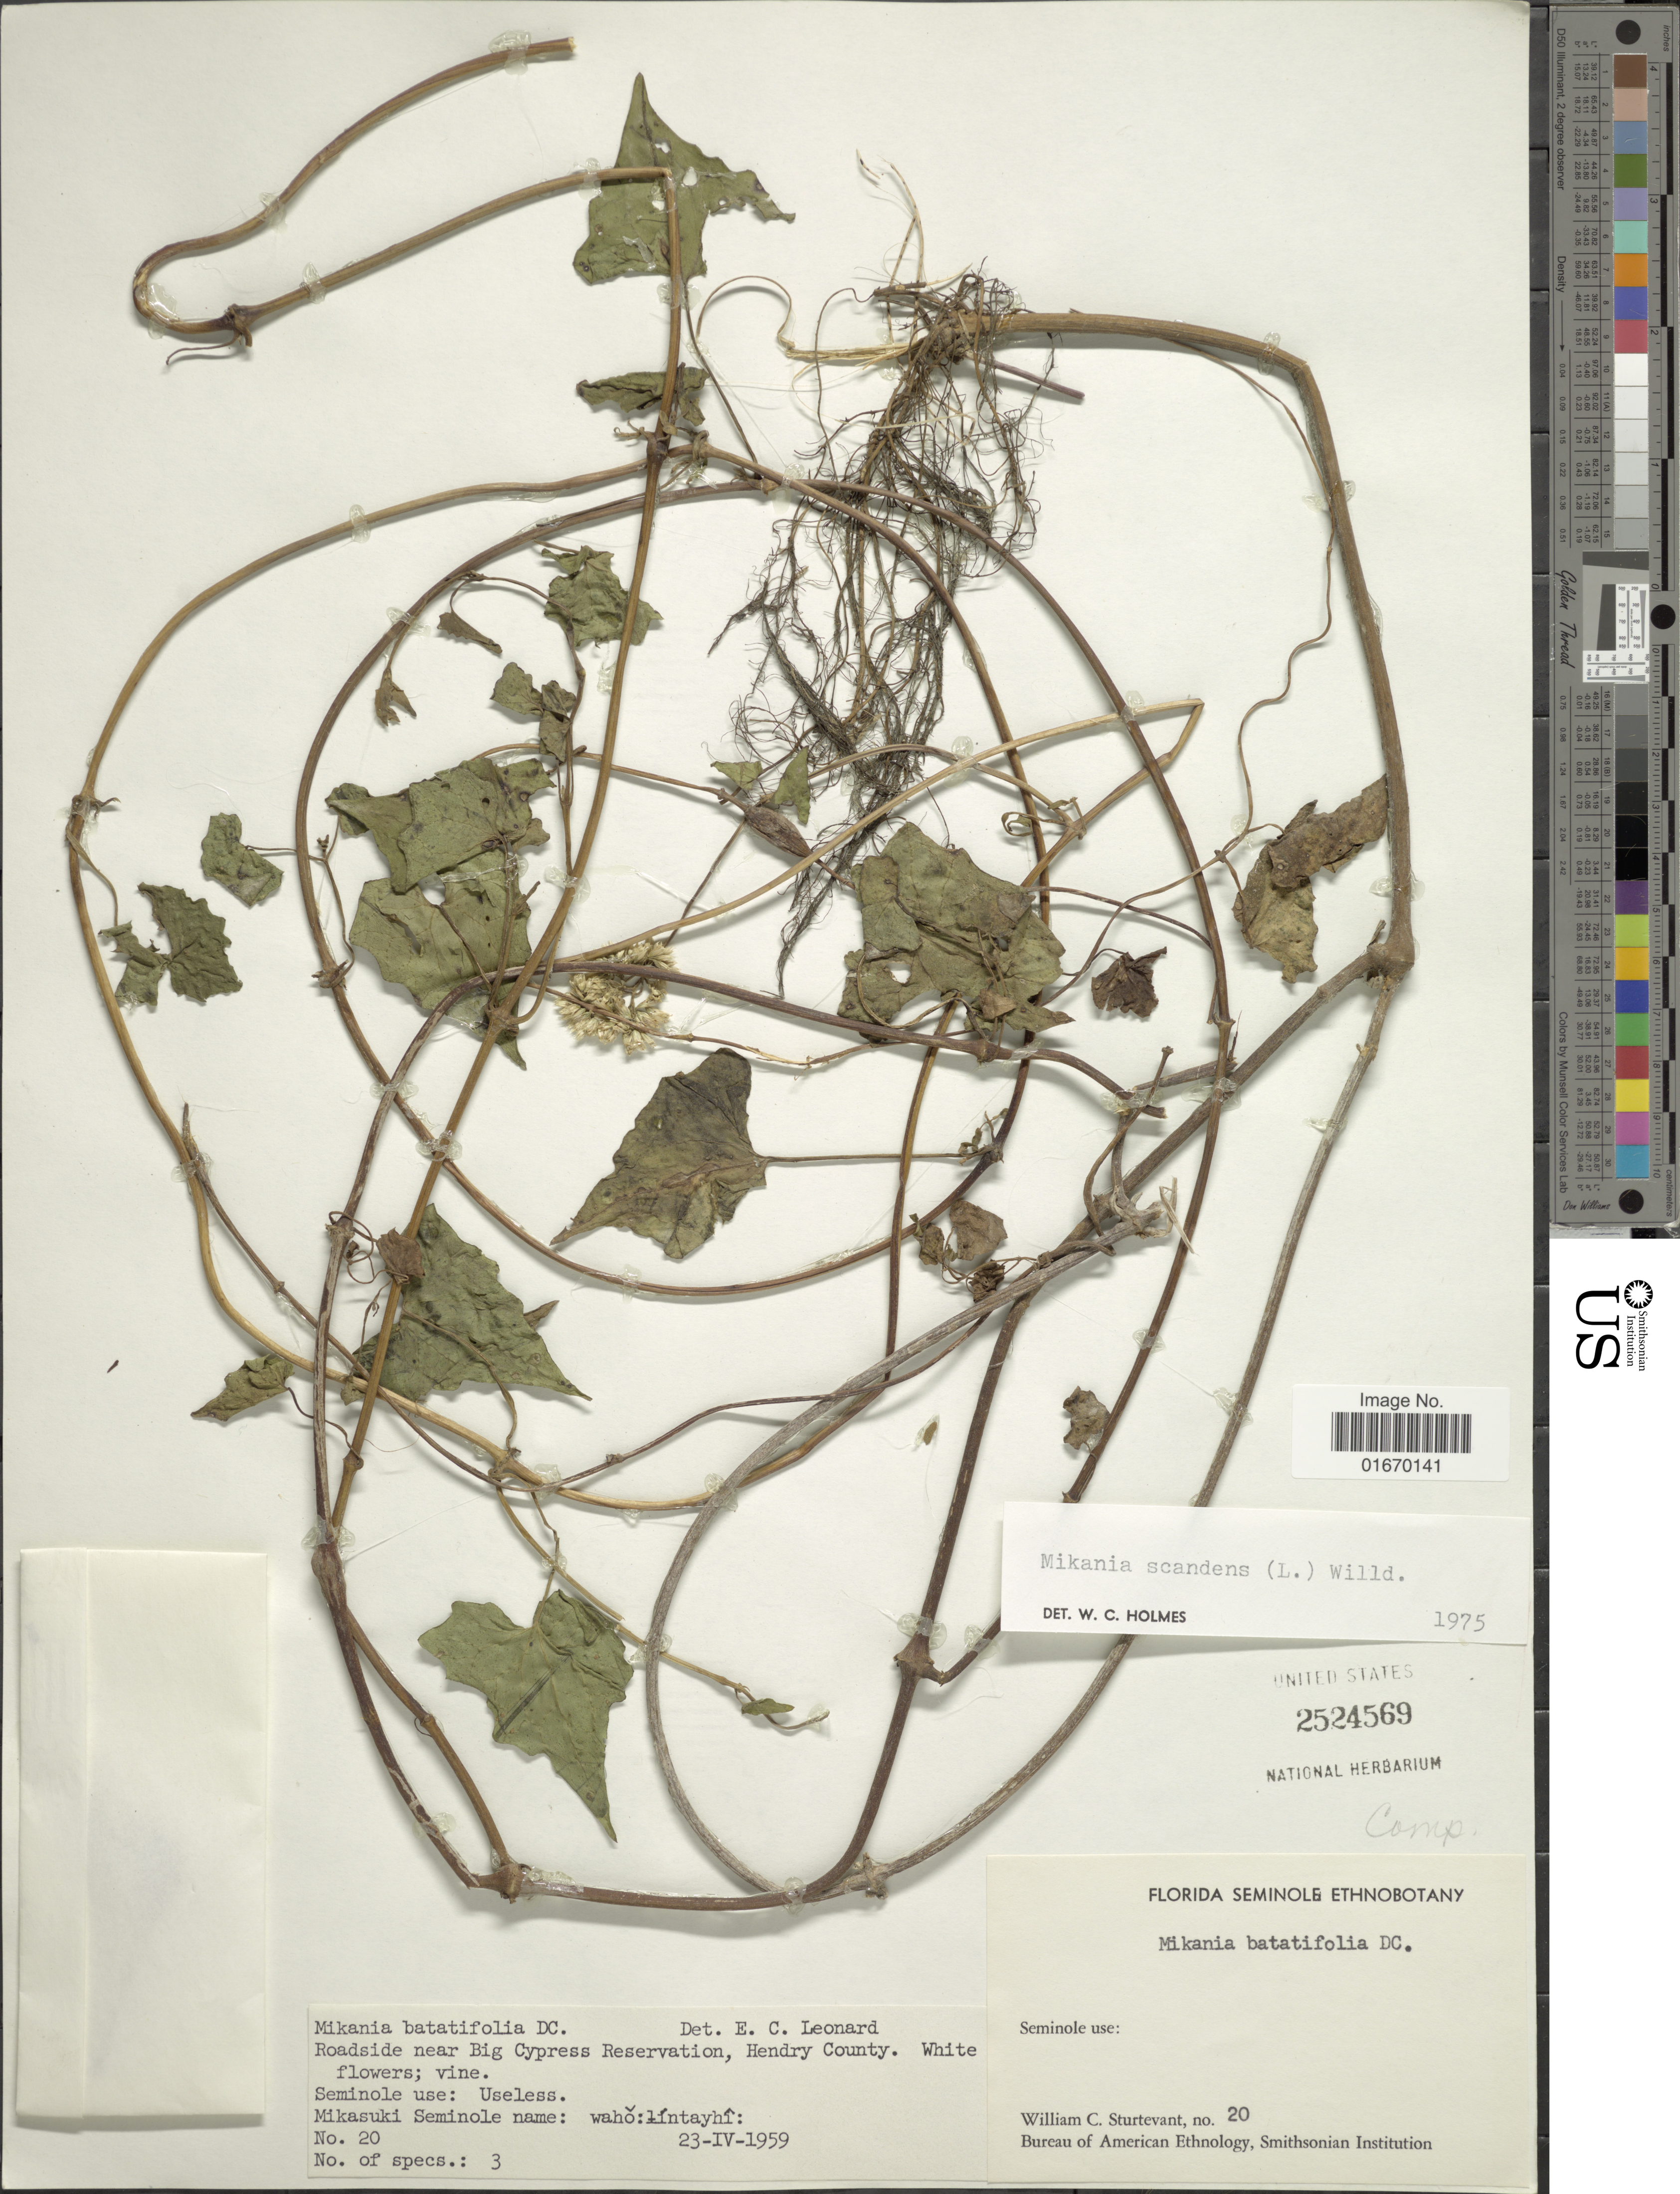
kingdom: Plantae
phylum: Tracheophyta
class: Magnoliopsida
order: Asterales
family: Asteraceae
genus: Mikania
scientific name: Mikania scandens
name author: (L.) Willd.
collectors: W. Sturtevant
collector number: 20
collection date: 1959-04-23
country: United States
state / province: Florida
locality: Roadside near Big Cypress Reservation, Hendry County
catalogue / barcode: US 2524569